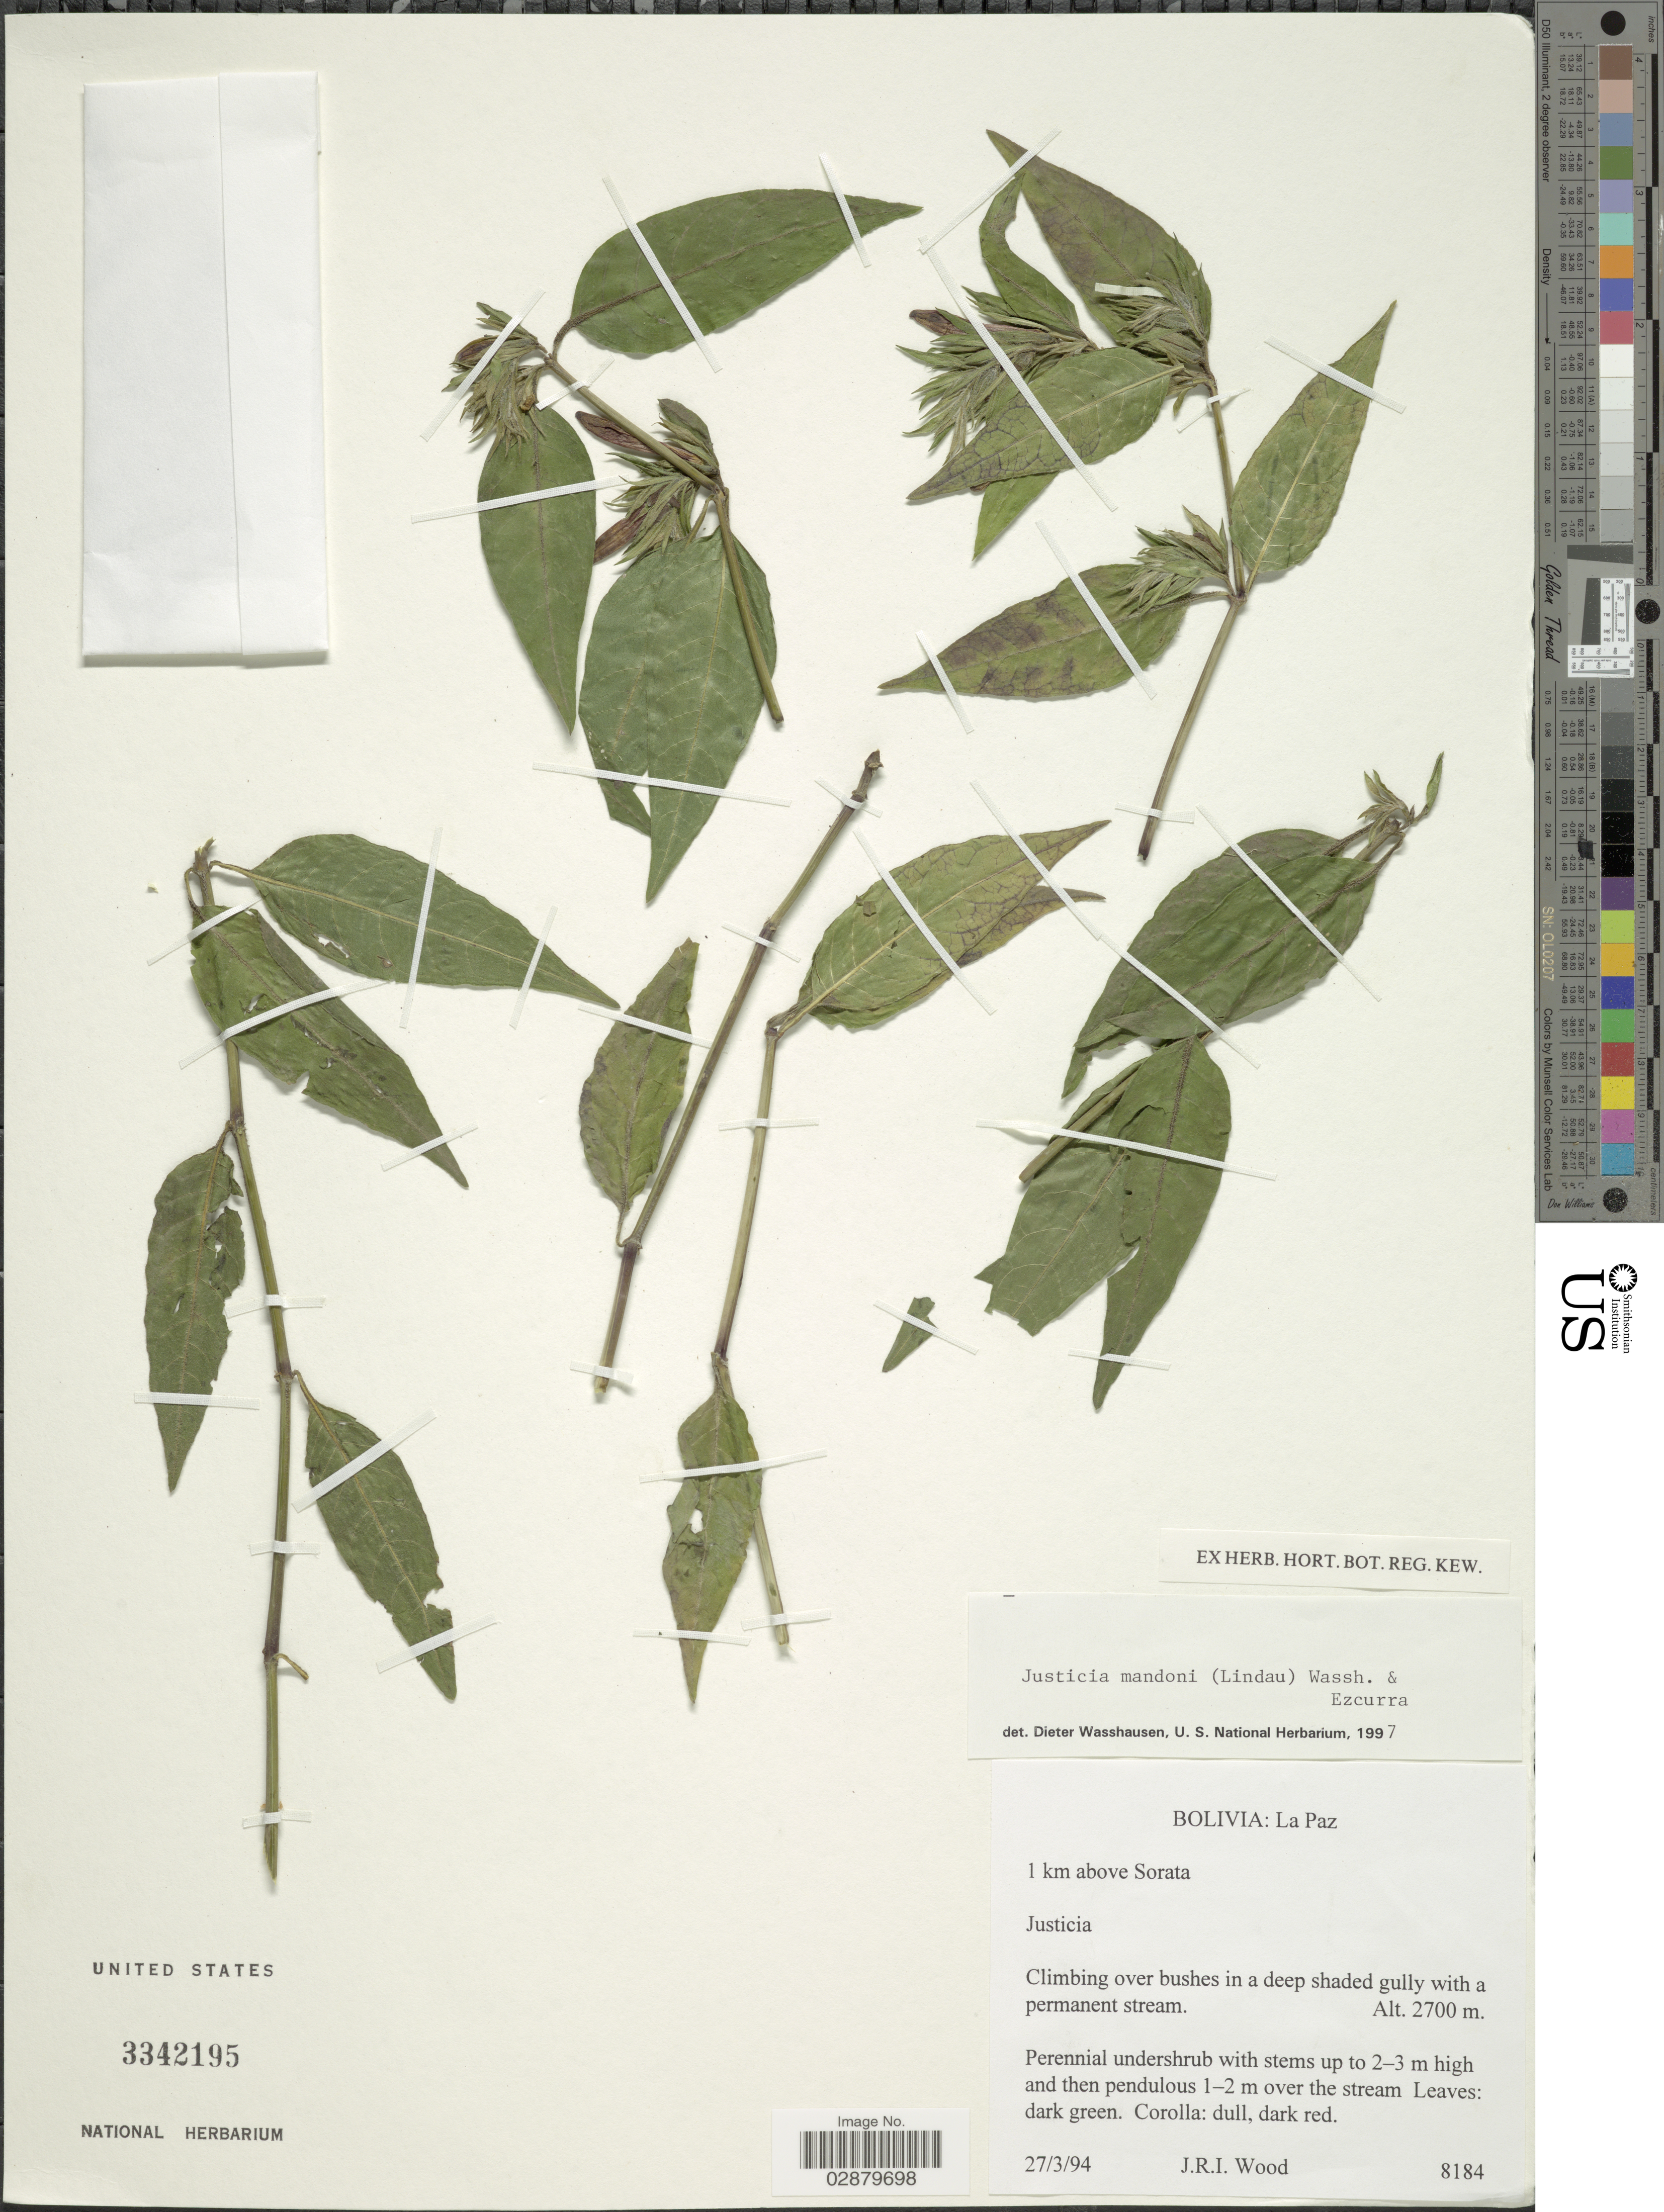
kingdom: Plantae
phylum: Tracheophyta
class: Magnoliopsida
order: Lamiales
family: Acanthaceae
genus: Justicia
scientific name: Justicia mandonii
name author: (Lindau) Wassh. & C. Ezcurra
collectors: J. R. I. Wood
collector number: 8184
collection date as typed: Transcribed d/m/y: 27/3/94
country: Bolivia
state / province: La Paz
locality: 1 km above Sorata.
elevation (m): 2700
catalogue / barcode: US 3342195